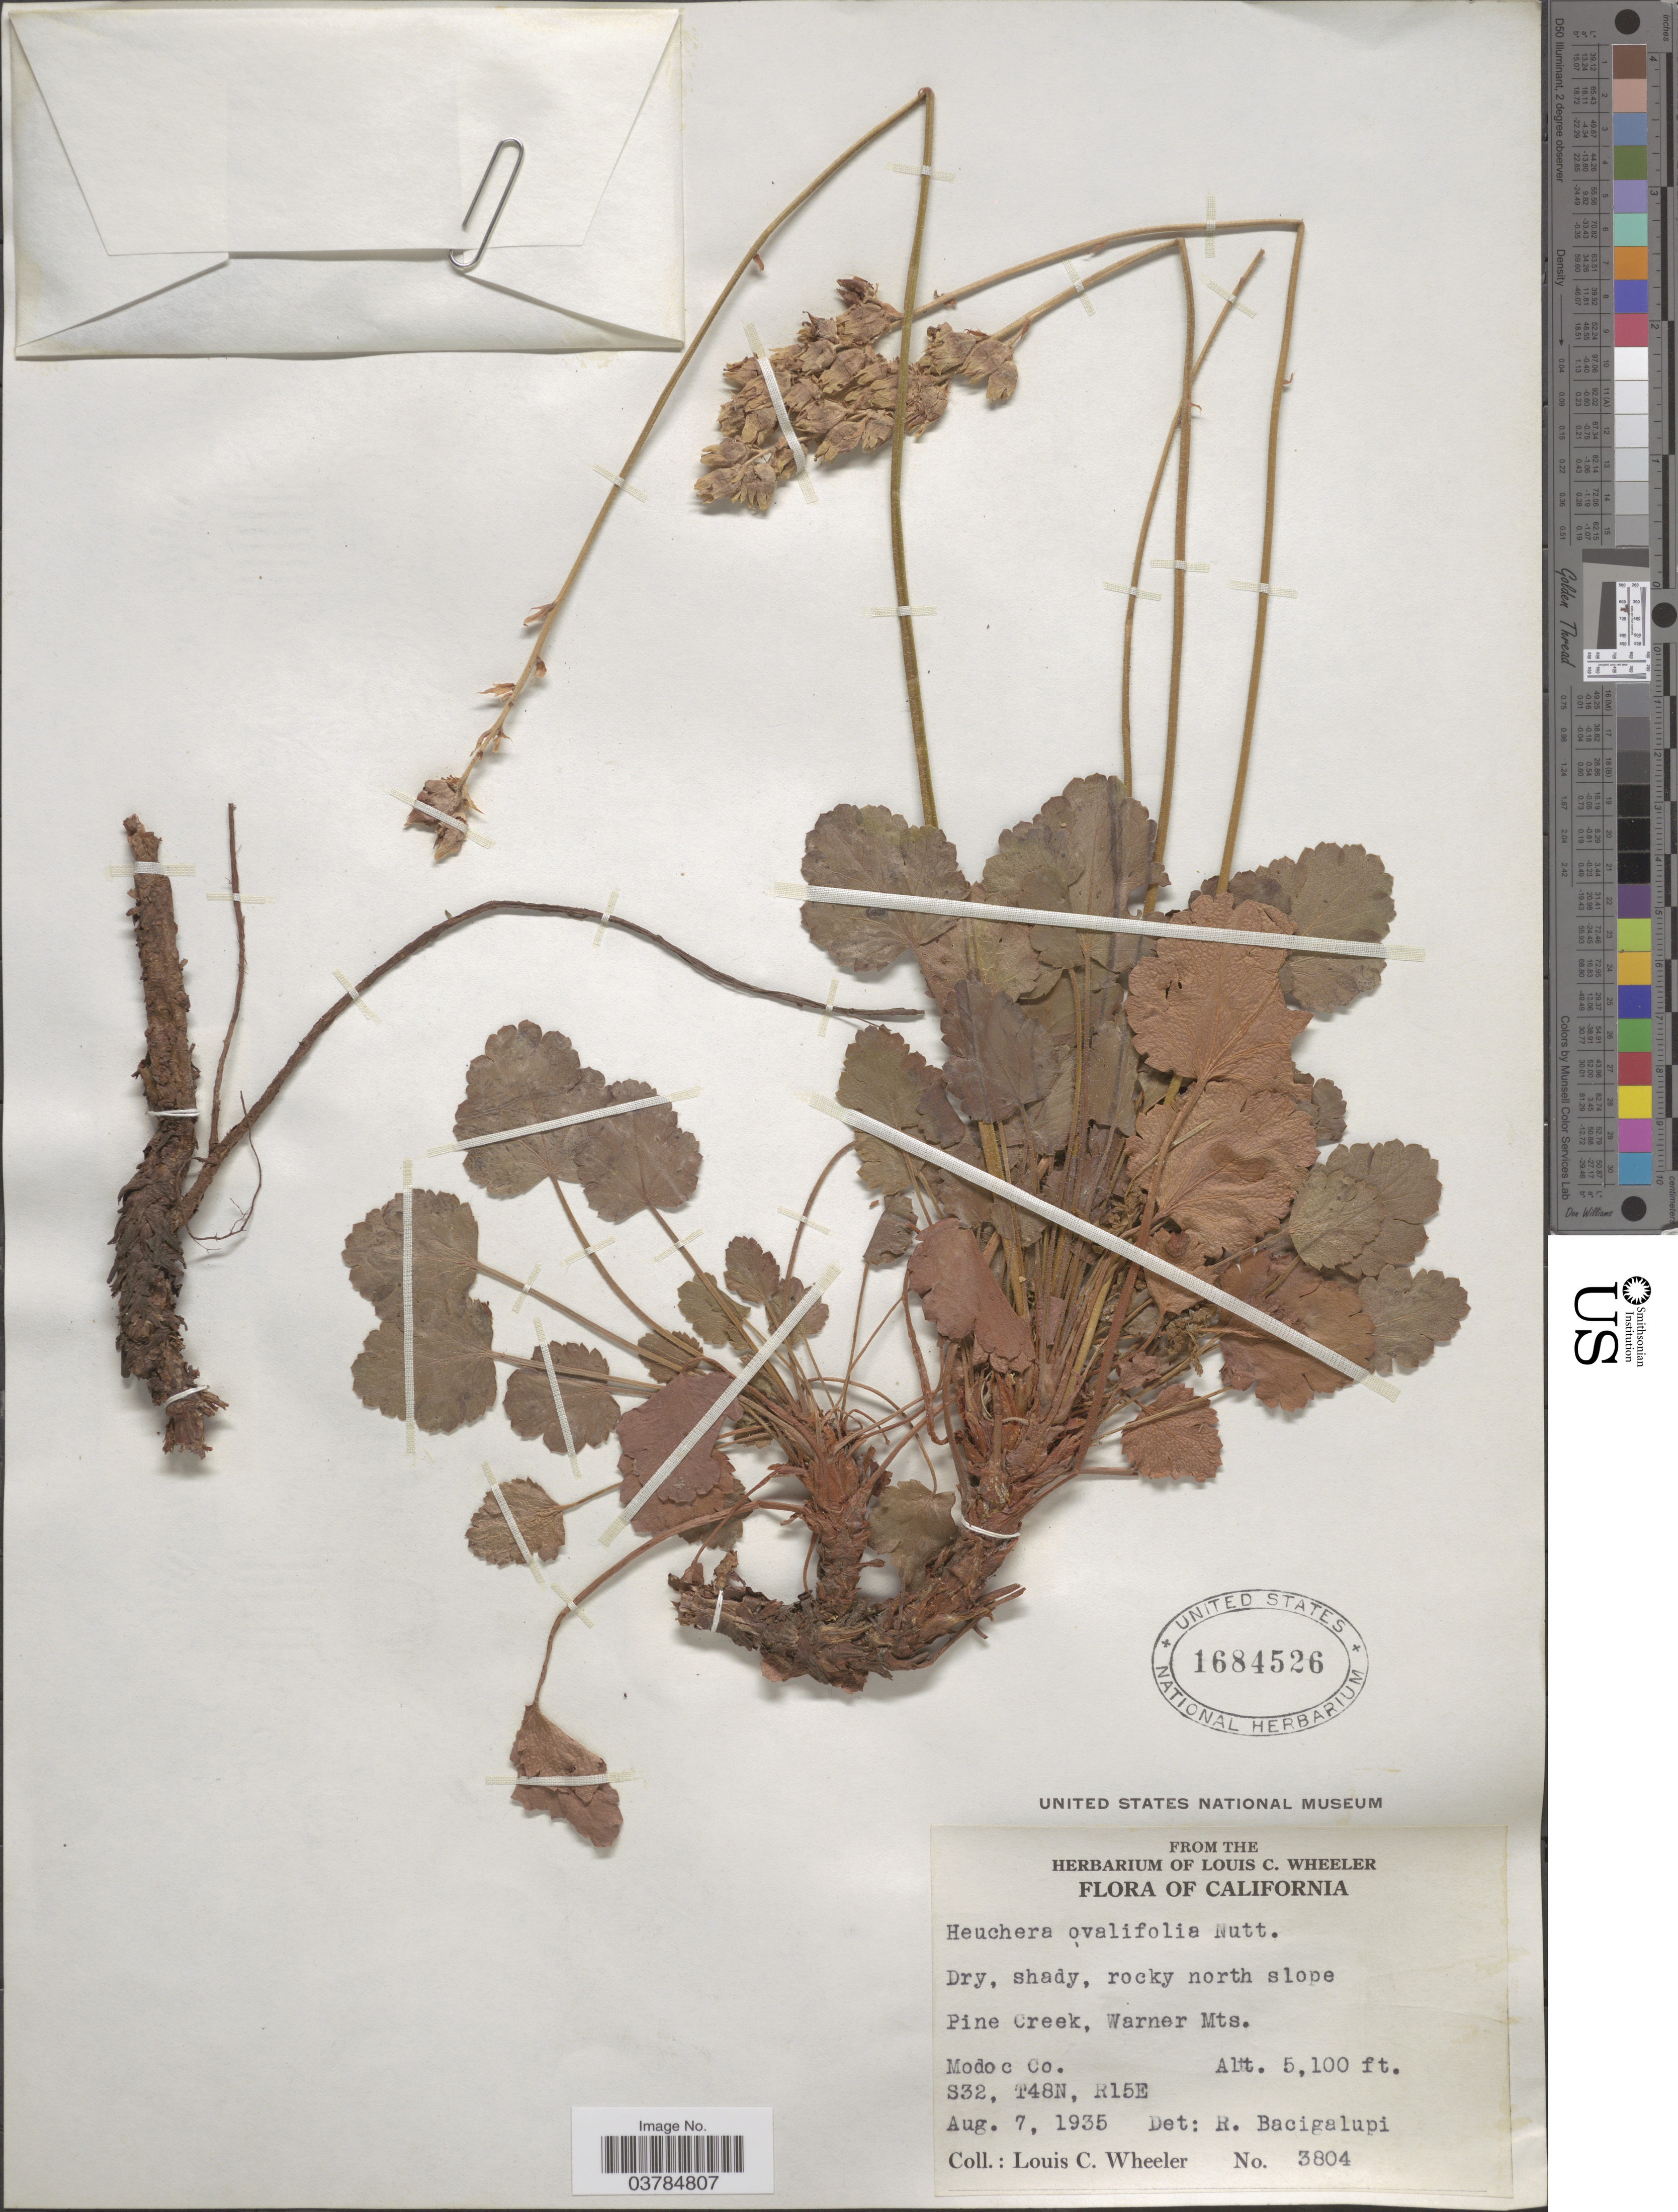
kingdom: Plantae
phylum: Tracheophyta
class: Magnoliopsida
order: Saxifragales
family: Saxifragaceae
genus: Heuchera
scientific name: Heuchera ovalifolia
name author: Torr. & A. Gray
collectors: L. C. Wheeler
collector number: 3804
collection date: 1935-08-07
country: United States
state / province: California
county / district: Modoc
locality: Dry, shady, rocky north slope Pine Creek, Warner Mts. Modoc Co. S32, T48N, R15E.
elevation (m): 1554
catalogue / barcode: US 1684526